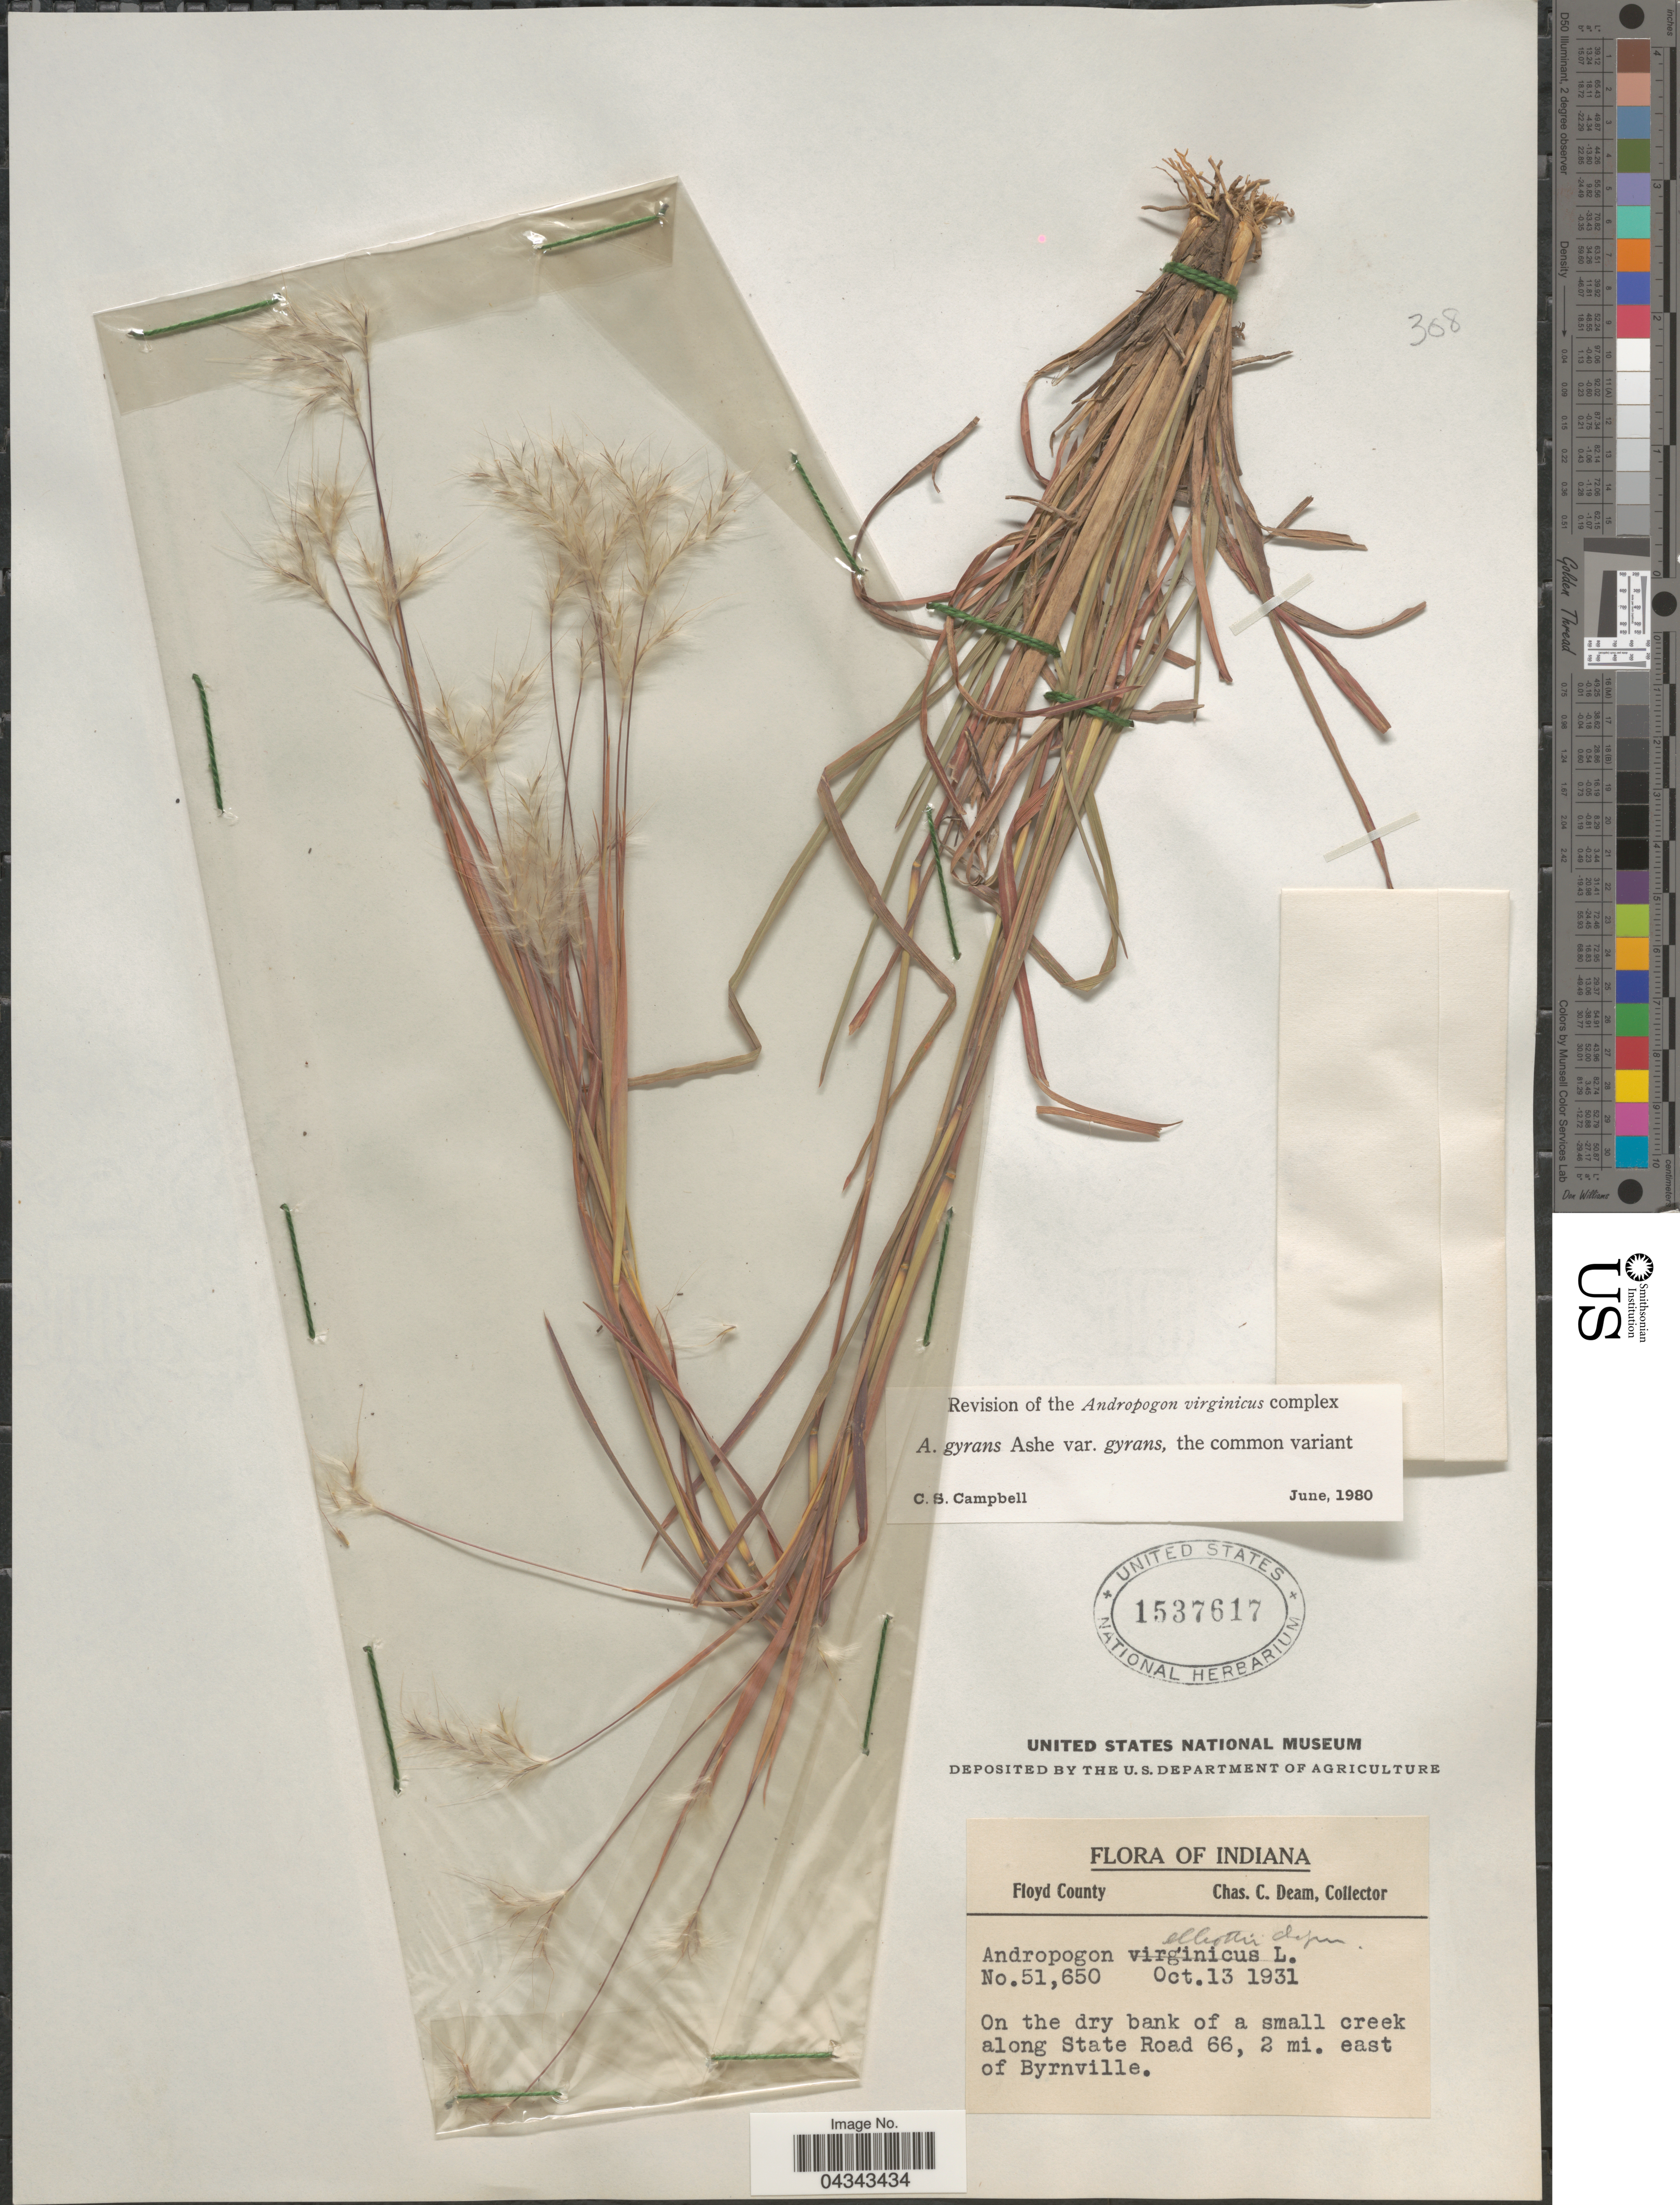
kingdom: Plantae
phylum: Tracheophyta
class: Liliopsida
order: Poales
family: Poaceae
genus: Andropogon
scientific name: Andropogon gyrans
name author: Ashe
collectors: C. C. Deam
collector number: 51650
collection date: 1931-10-13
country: United States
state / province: Indiana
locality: Floyd County. On the dry bank of a small creek along State Road 66, 2 mi. east of Byrnville.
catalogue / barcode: US 1537617